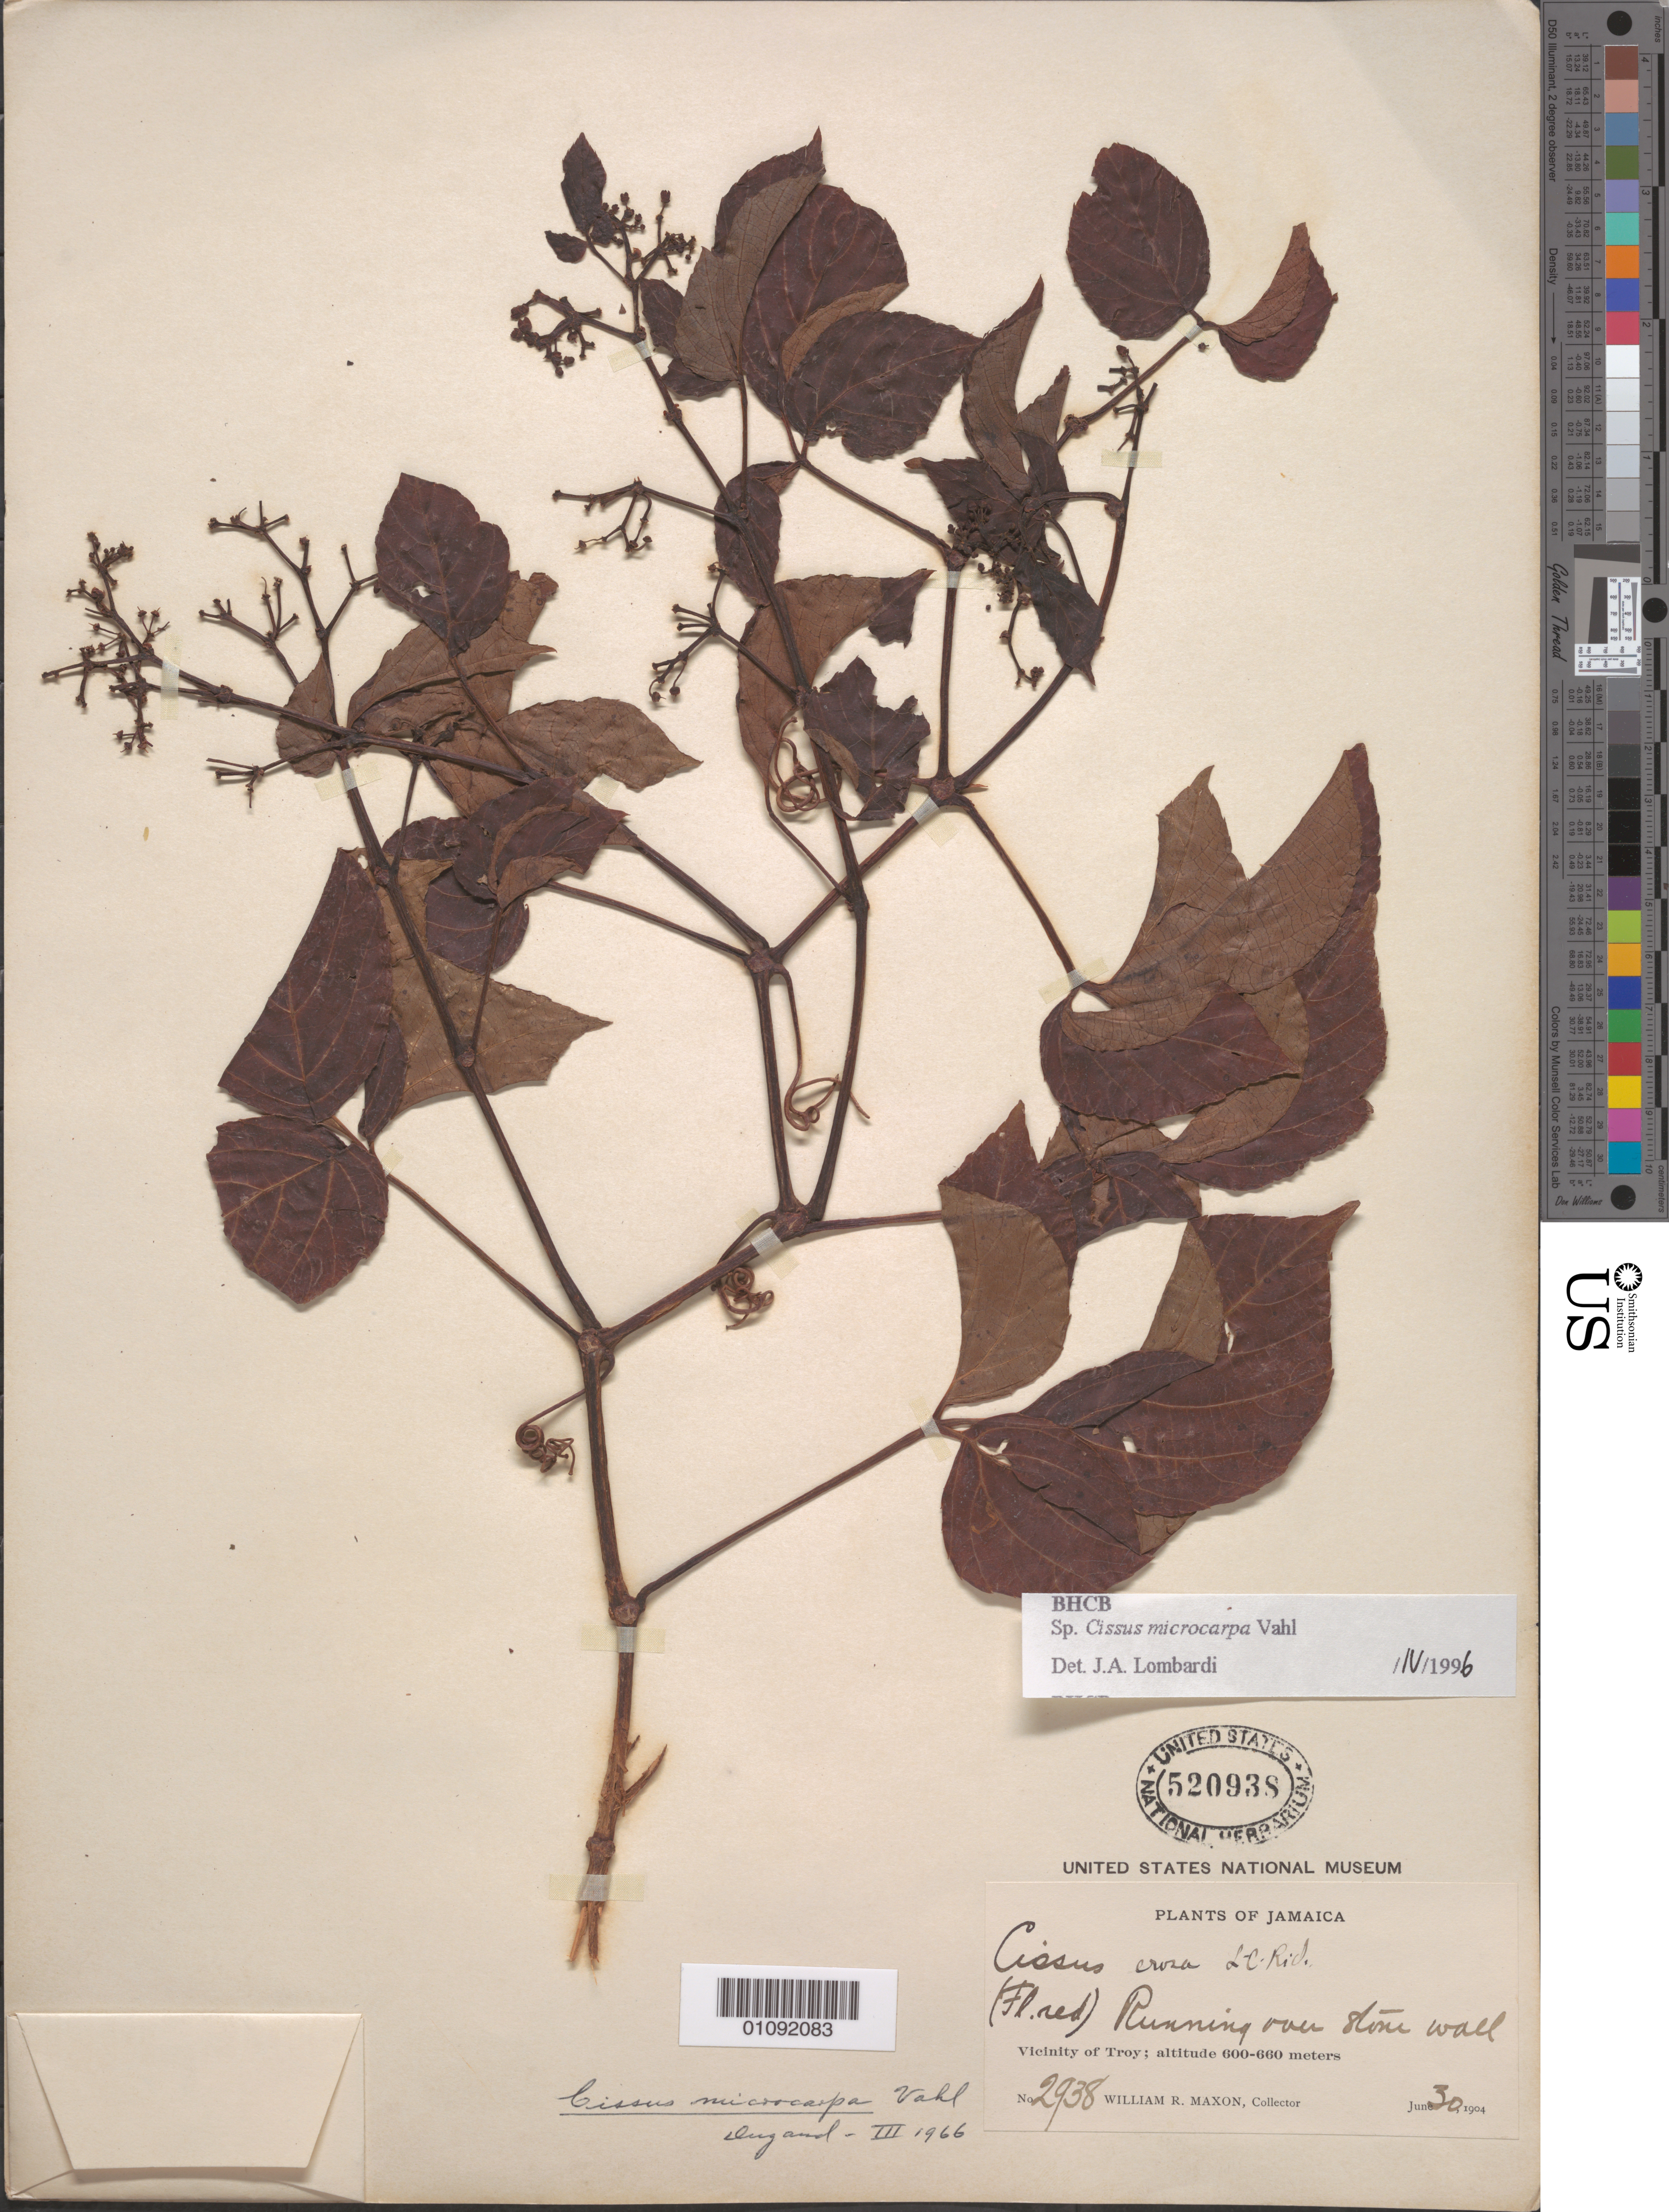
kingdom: Plantae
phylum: Tracheophyta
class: Magnoliopsida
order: Vitales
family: Vitaceae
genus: Cissus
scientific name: Cissus microcarpa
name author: Vahl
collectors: W. R. Maxon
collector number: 2938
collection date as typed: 30 Jun 1904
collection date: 1904-06-30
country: Jamaica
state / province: Trelawny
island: Jamaica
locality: Vicinity of Troy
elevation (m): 600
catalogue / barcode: US 520938